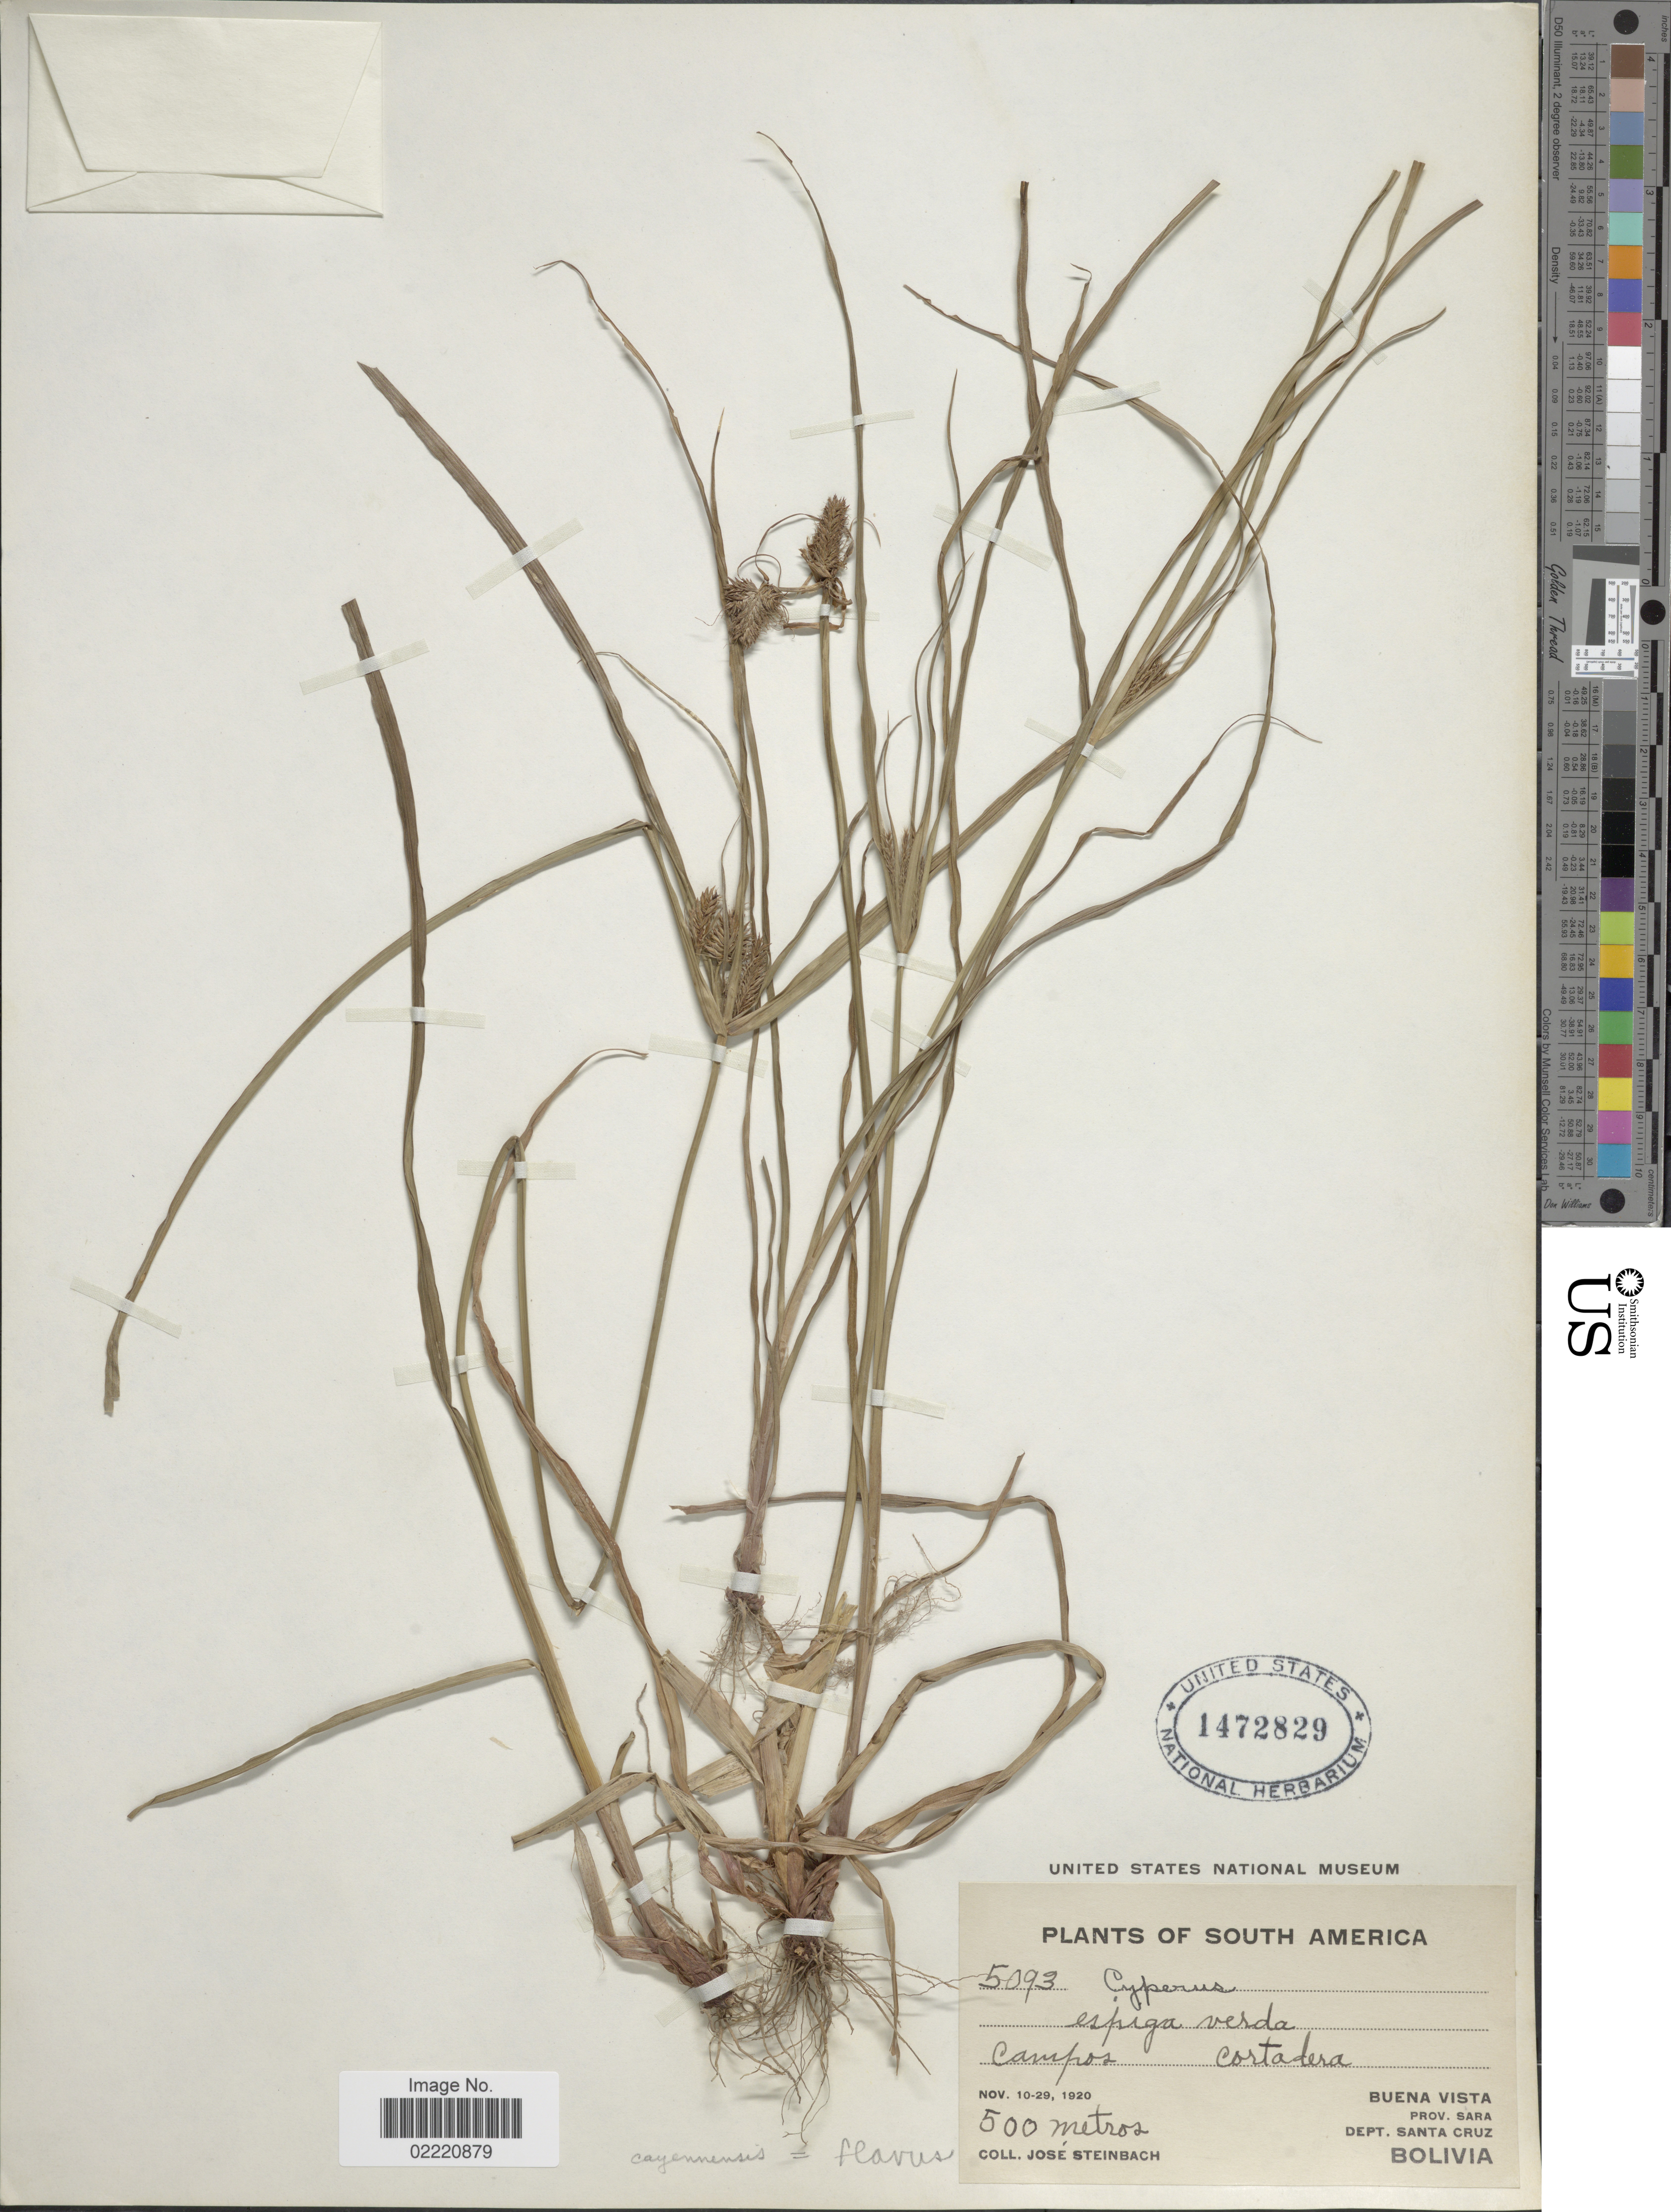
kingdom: Plantae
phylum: Tracheophyta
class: Liliopsida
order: Poales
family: Cyperaceae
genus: Cyperus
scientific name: Cyperus aggregatus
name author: (Willd.) Endl.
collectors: J. Steinbach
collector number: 5093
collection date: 1920-11-10/1920-11-29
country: Bolivia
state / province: Santa Cruz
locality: Campos, Cartadera, Buena Vista, Prov. Sara.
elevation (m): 500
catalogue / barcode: US 1472829